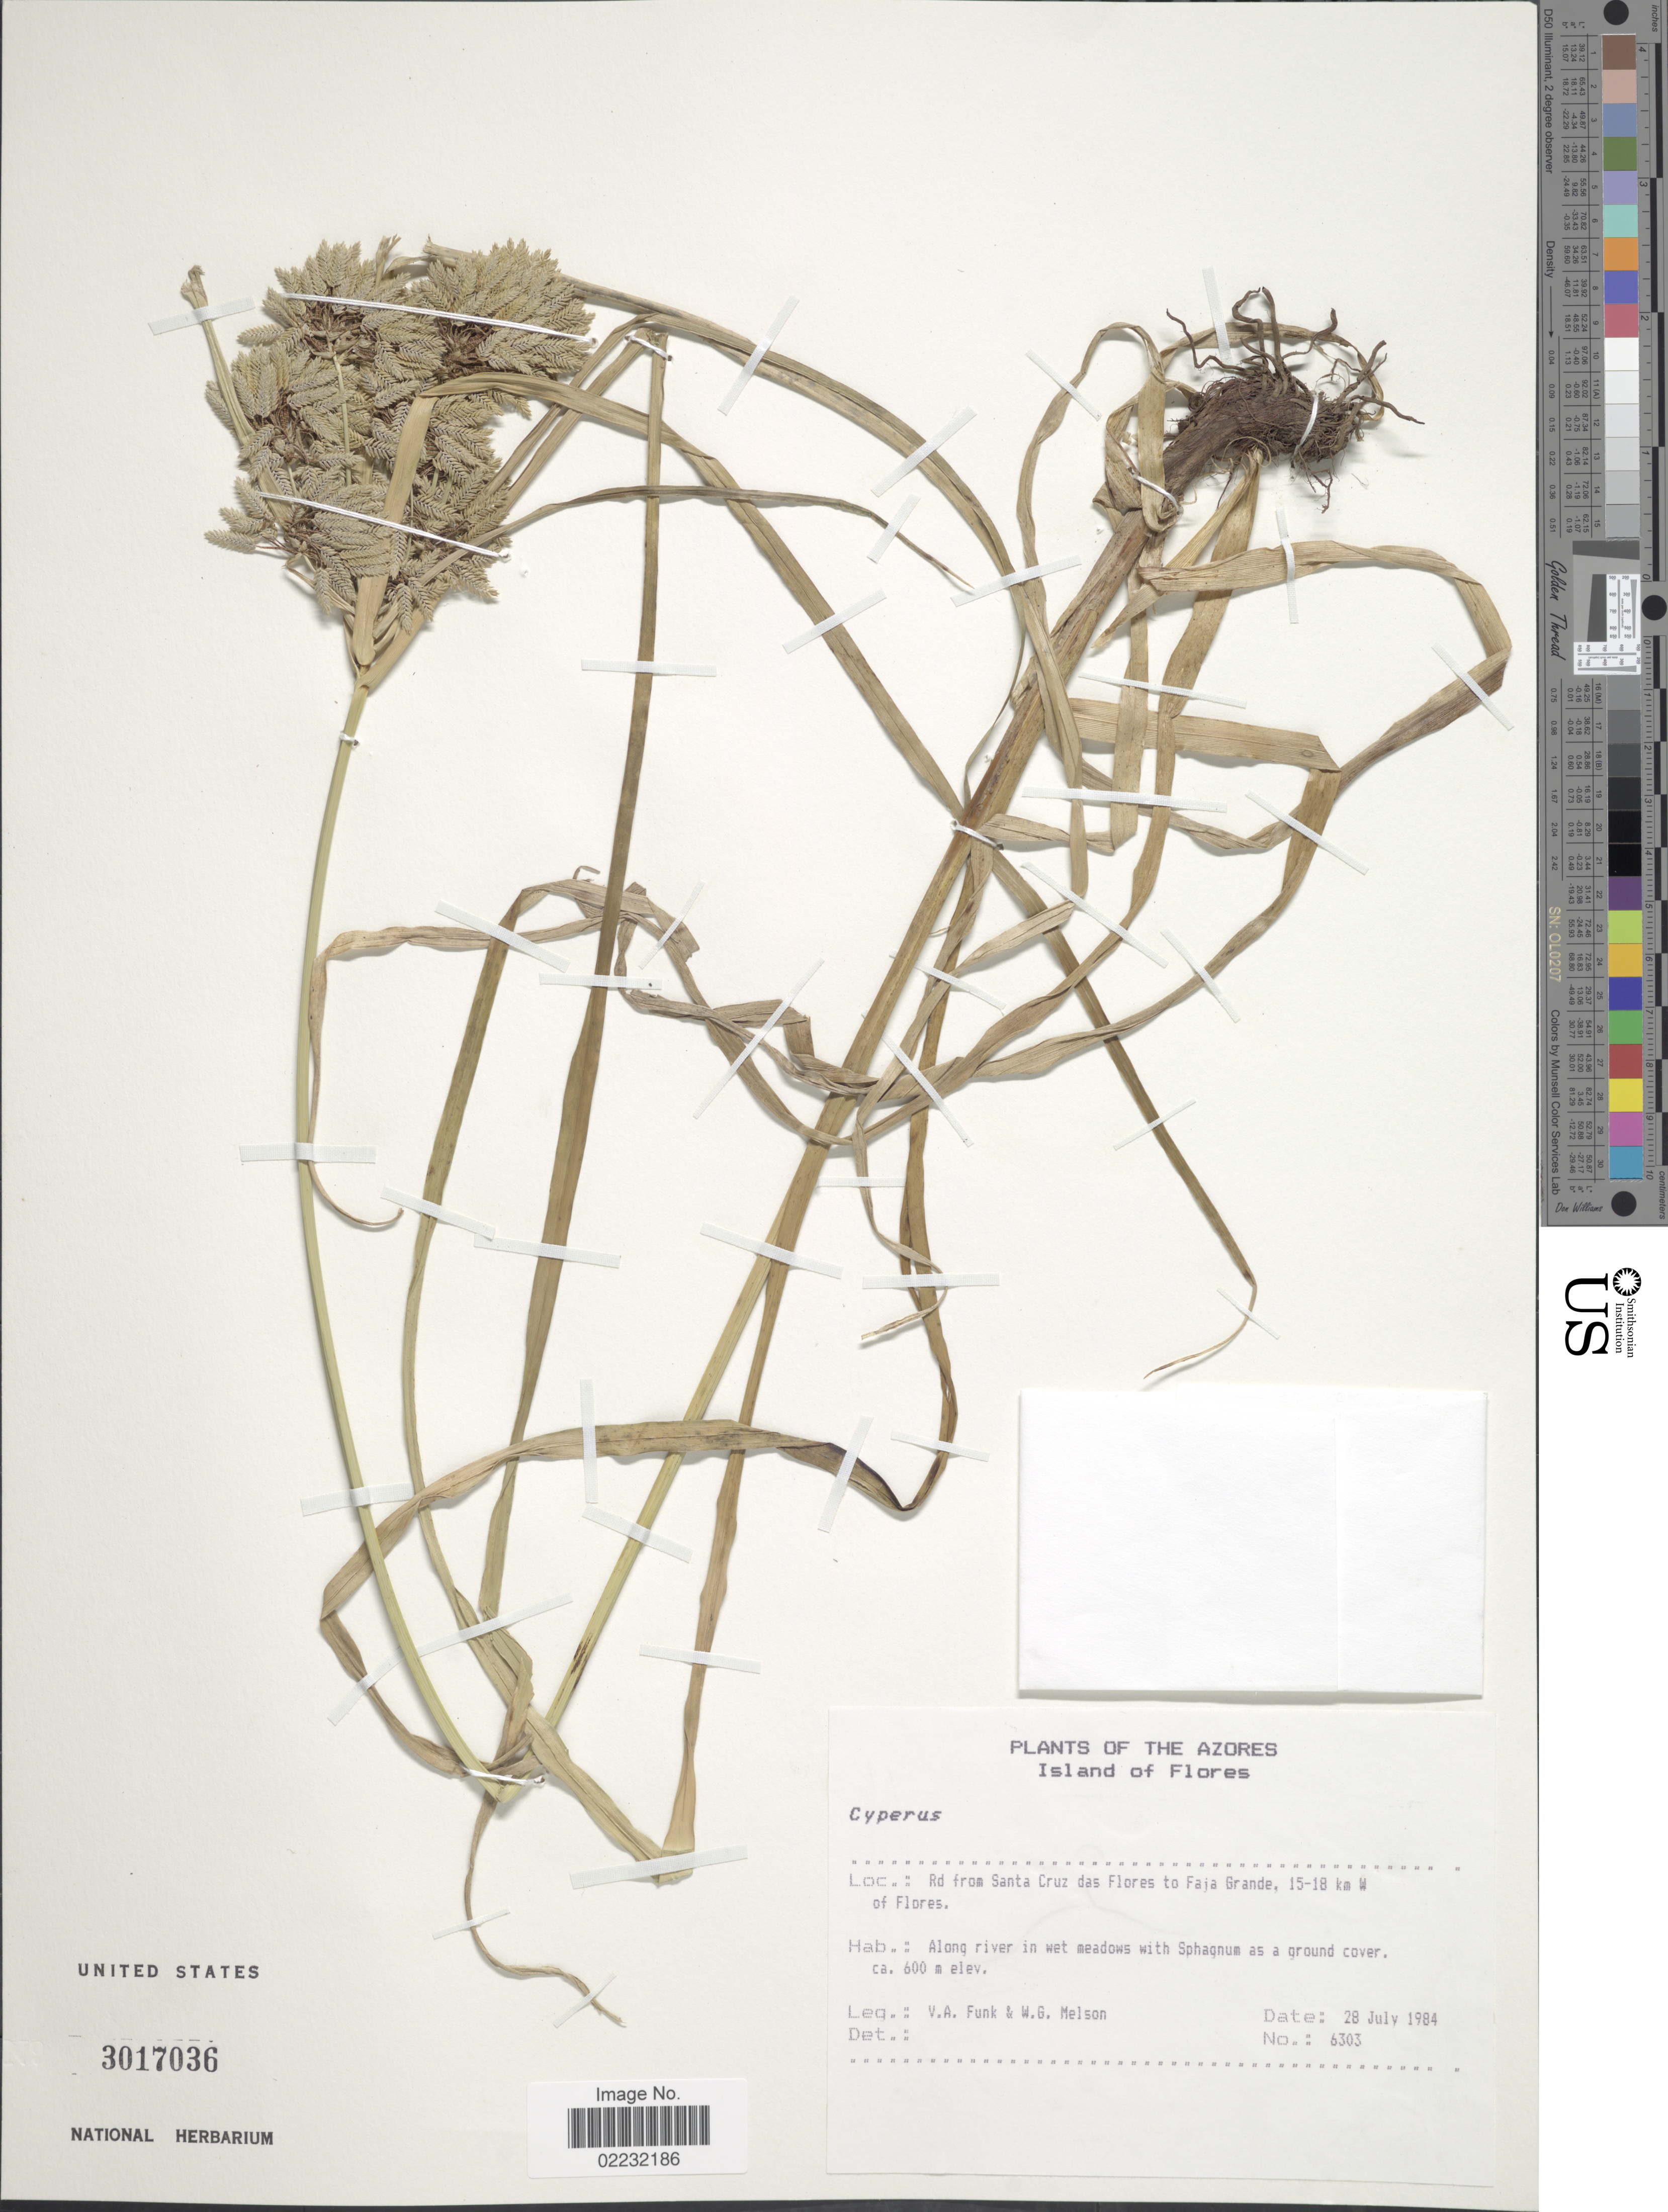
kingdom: Plantae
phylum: Tracheophyta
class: Liliopsida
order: Poales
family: Cyperaceae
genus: Cyperus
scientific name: Cyperus eragrostis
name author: Lam.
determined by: Strong, Mark T., (BOT), Smithsonian Institution - National Museum of Natural History (UNITED STATES)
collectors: V. Funk & W. Melson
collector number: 6303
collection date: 1984-07-28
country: Portugal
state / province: Azores (Aut. Reg.)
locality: Rd from Santa Cruz das Flores to Faja Grande, 15-18 km W of Flores, along river in wet meadows with Sphagnum as a ground cover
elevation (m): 600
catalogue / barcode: US 3017036